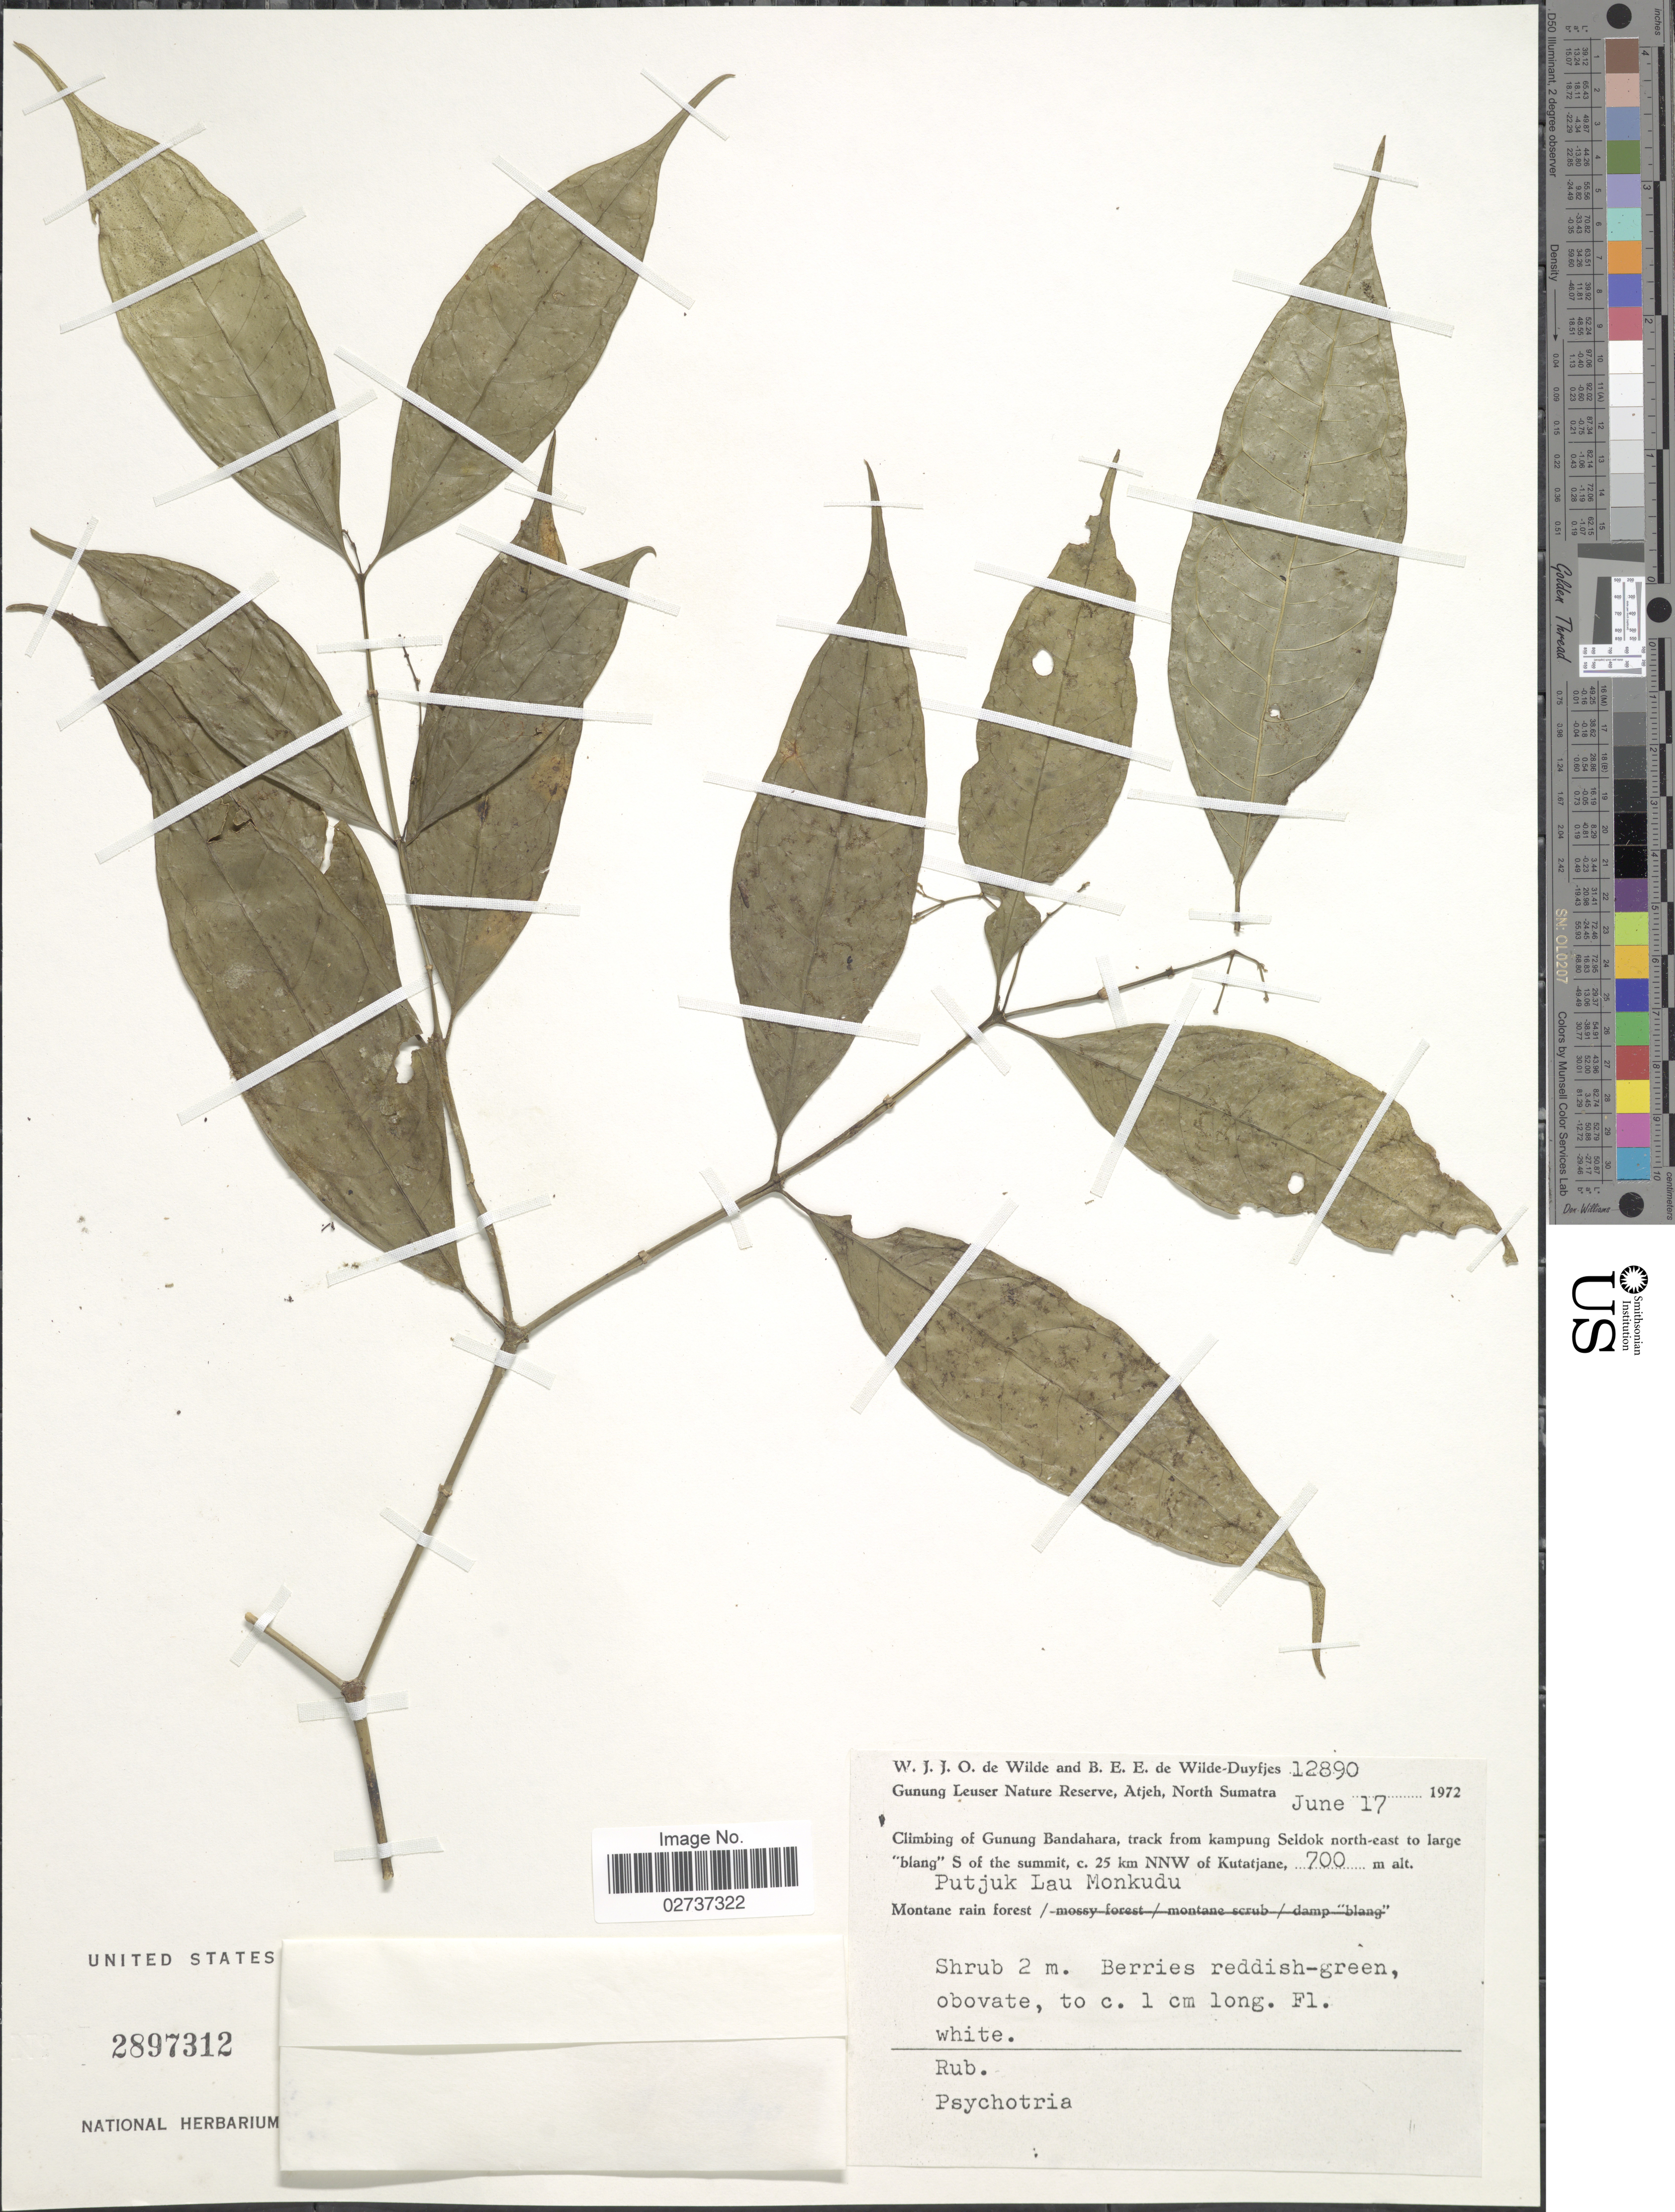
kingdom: Plantae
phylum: Tracheophyta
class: Magnoliopsida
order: Gentianales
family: Rubiaceae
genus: Psychotria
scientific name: Psychotria sp.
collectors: W. J. de Wilde & B. E. de Wilde-Duyfjes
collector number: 12890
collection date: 1972-06-17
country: Indonesia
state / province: Sumatra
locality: Gunung Leuser Nature Reserve, Atjeh, North Sumatra. Climbing Gunung Bandahara; track from kampung Seldok north-east to large "blang" S of the summit, c. 25 km NNW of Kutatjane. Putjuk Lau Monkudu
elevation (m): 700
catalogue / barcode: US 2897312